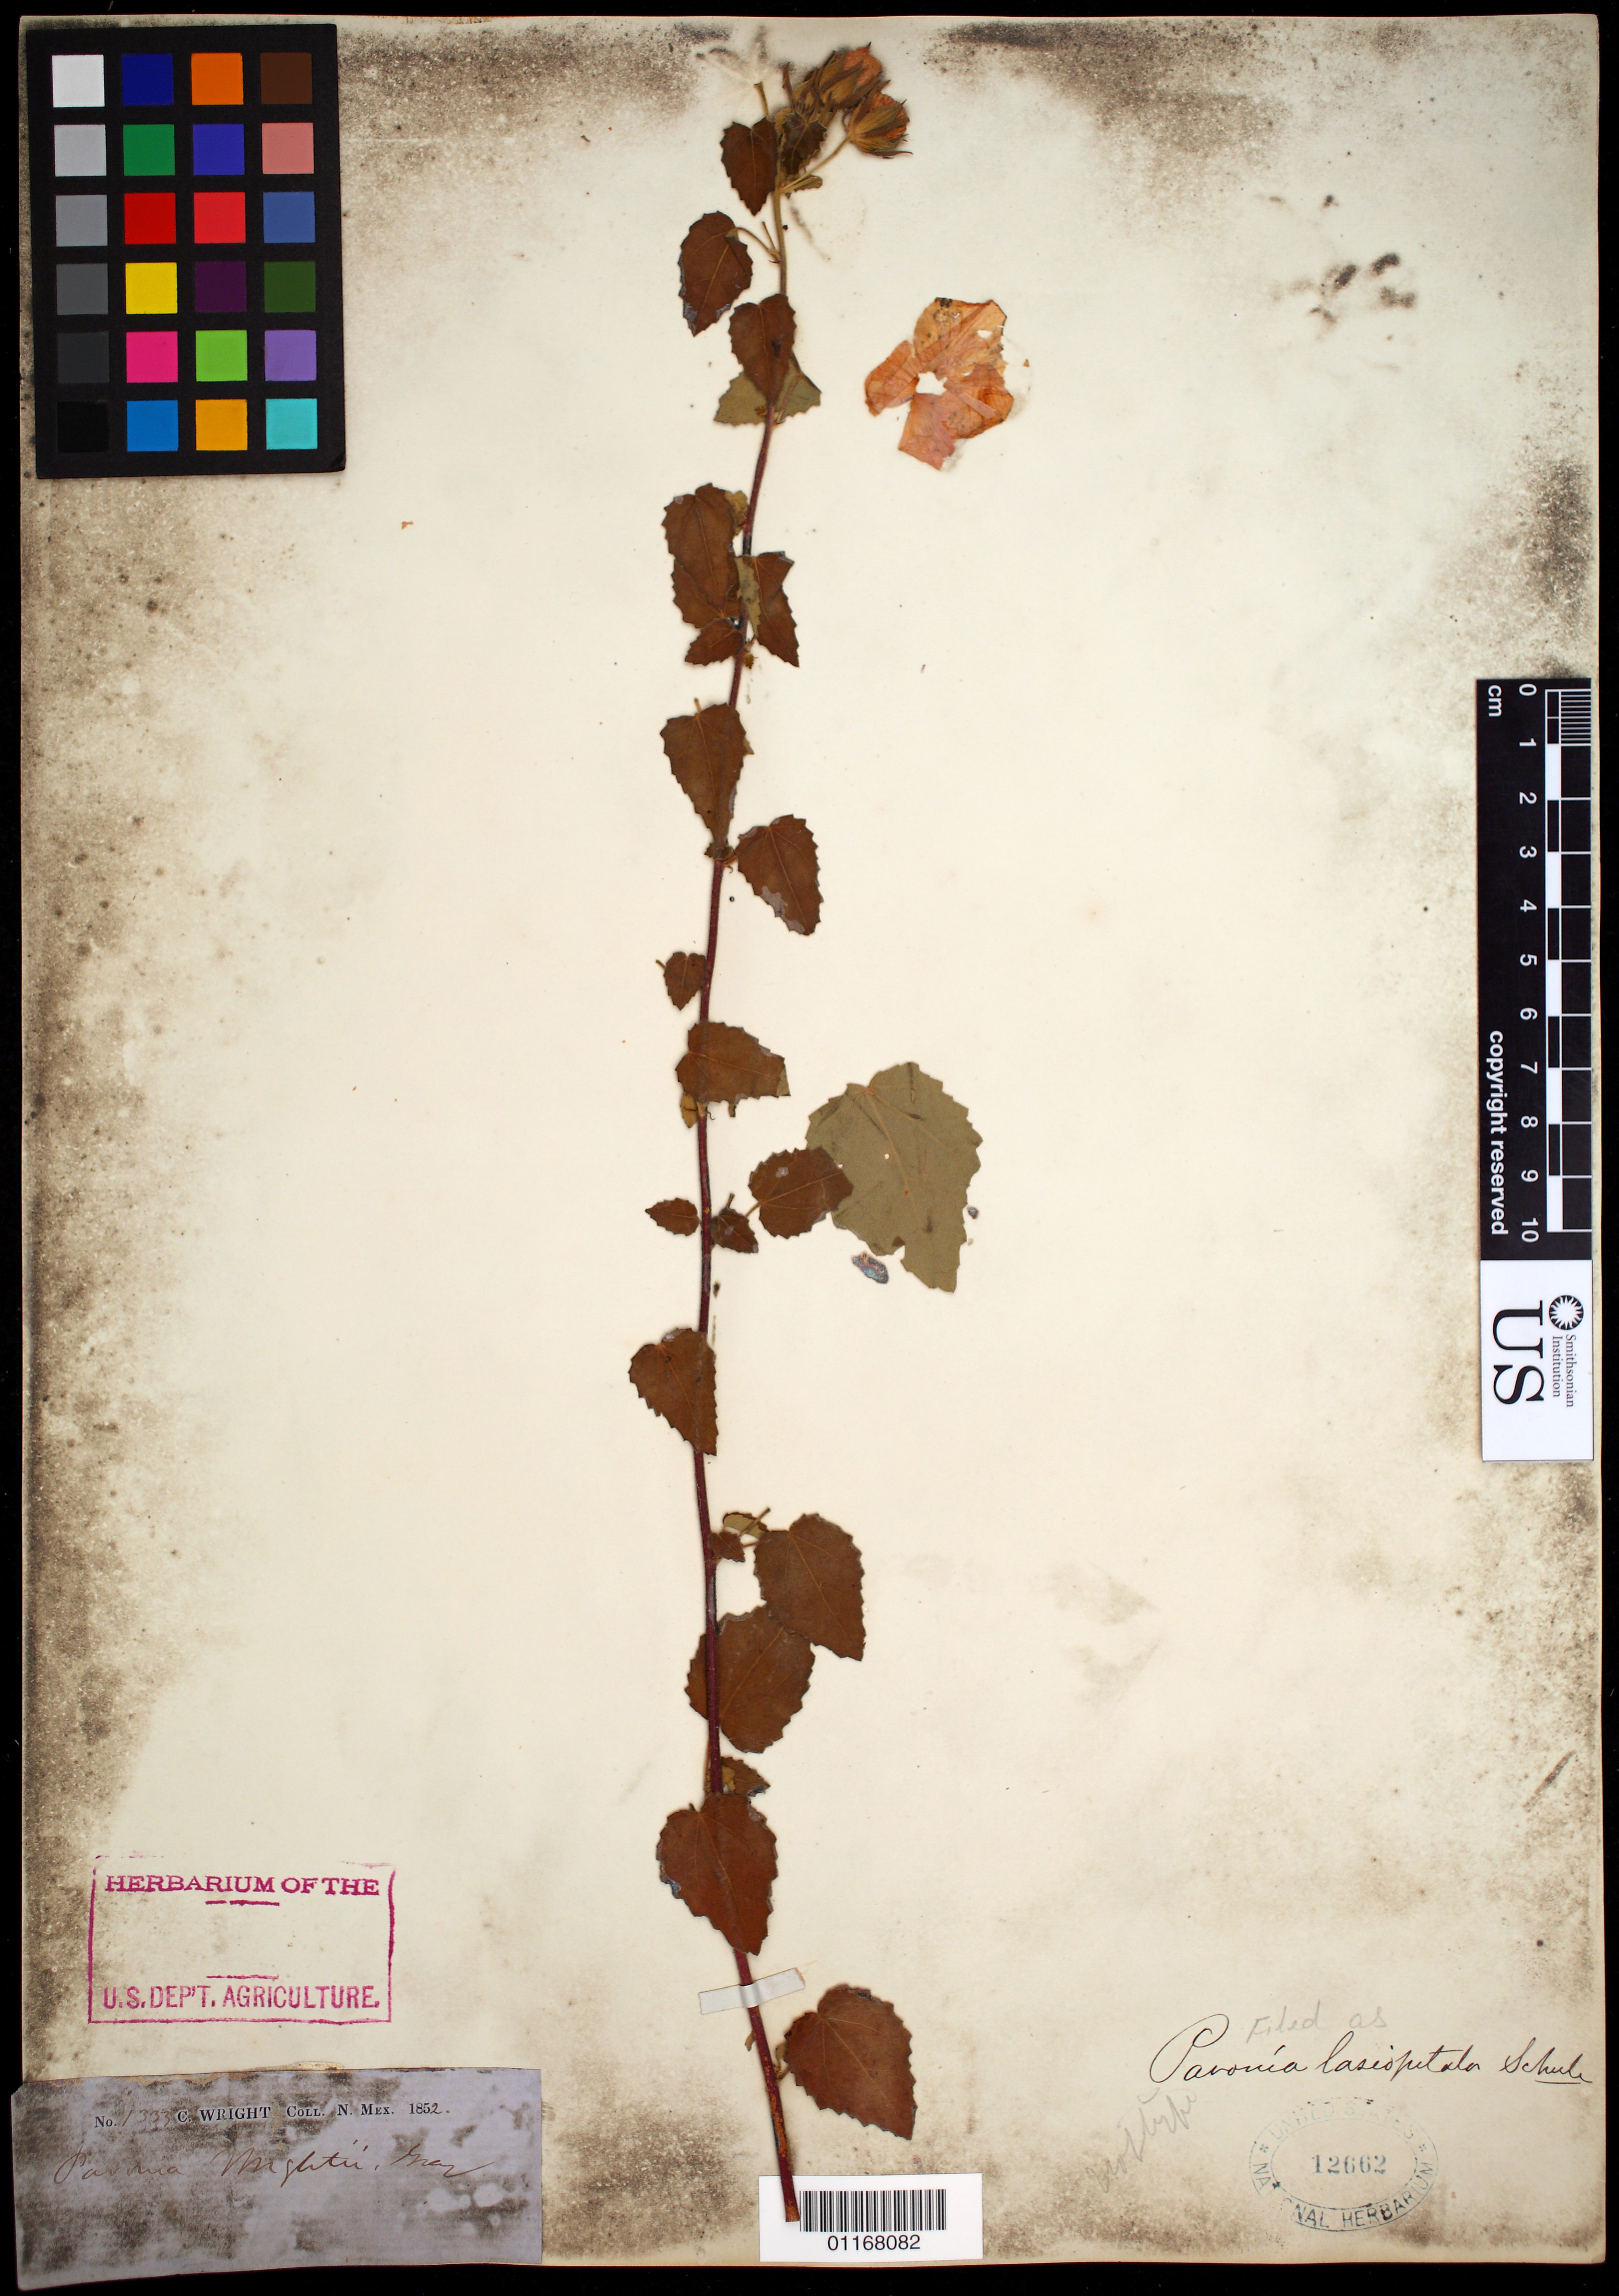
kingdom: Plantae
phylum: Tracheophyta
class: Magnoliopsida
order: Malvales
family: Malvaceae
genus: Pavonia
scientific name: Pavonia lasiopetala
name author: Scheele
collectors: C. Wright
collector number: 1333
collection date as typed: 1852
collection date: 1852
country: United States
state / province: New Mexico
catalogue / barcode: US 12662